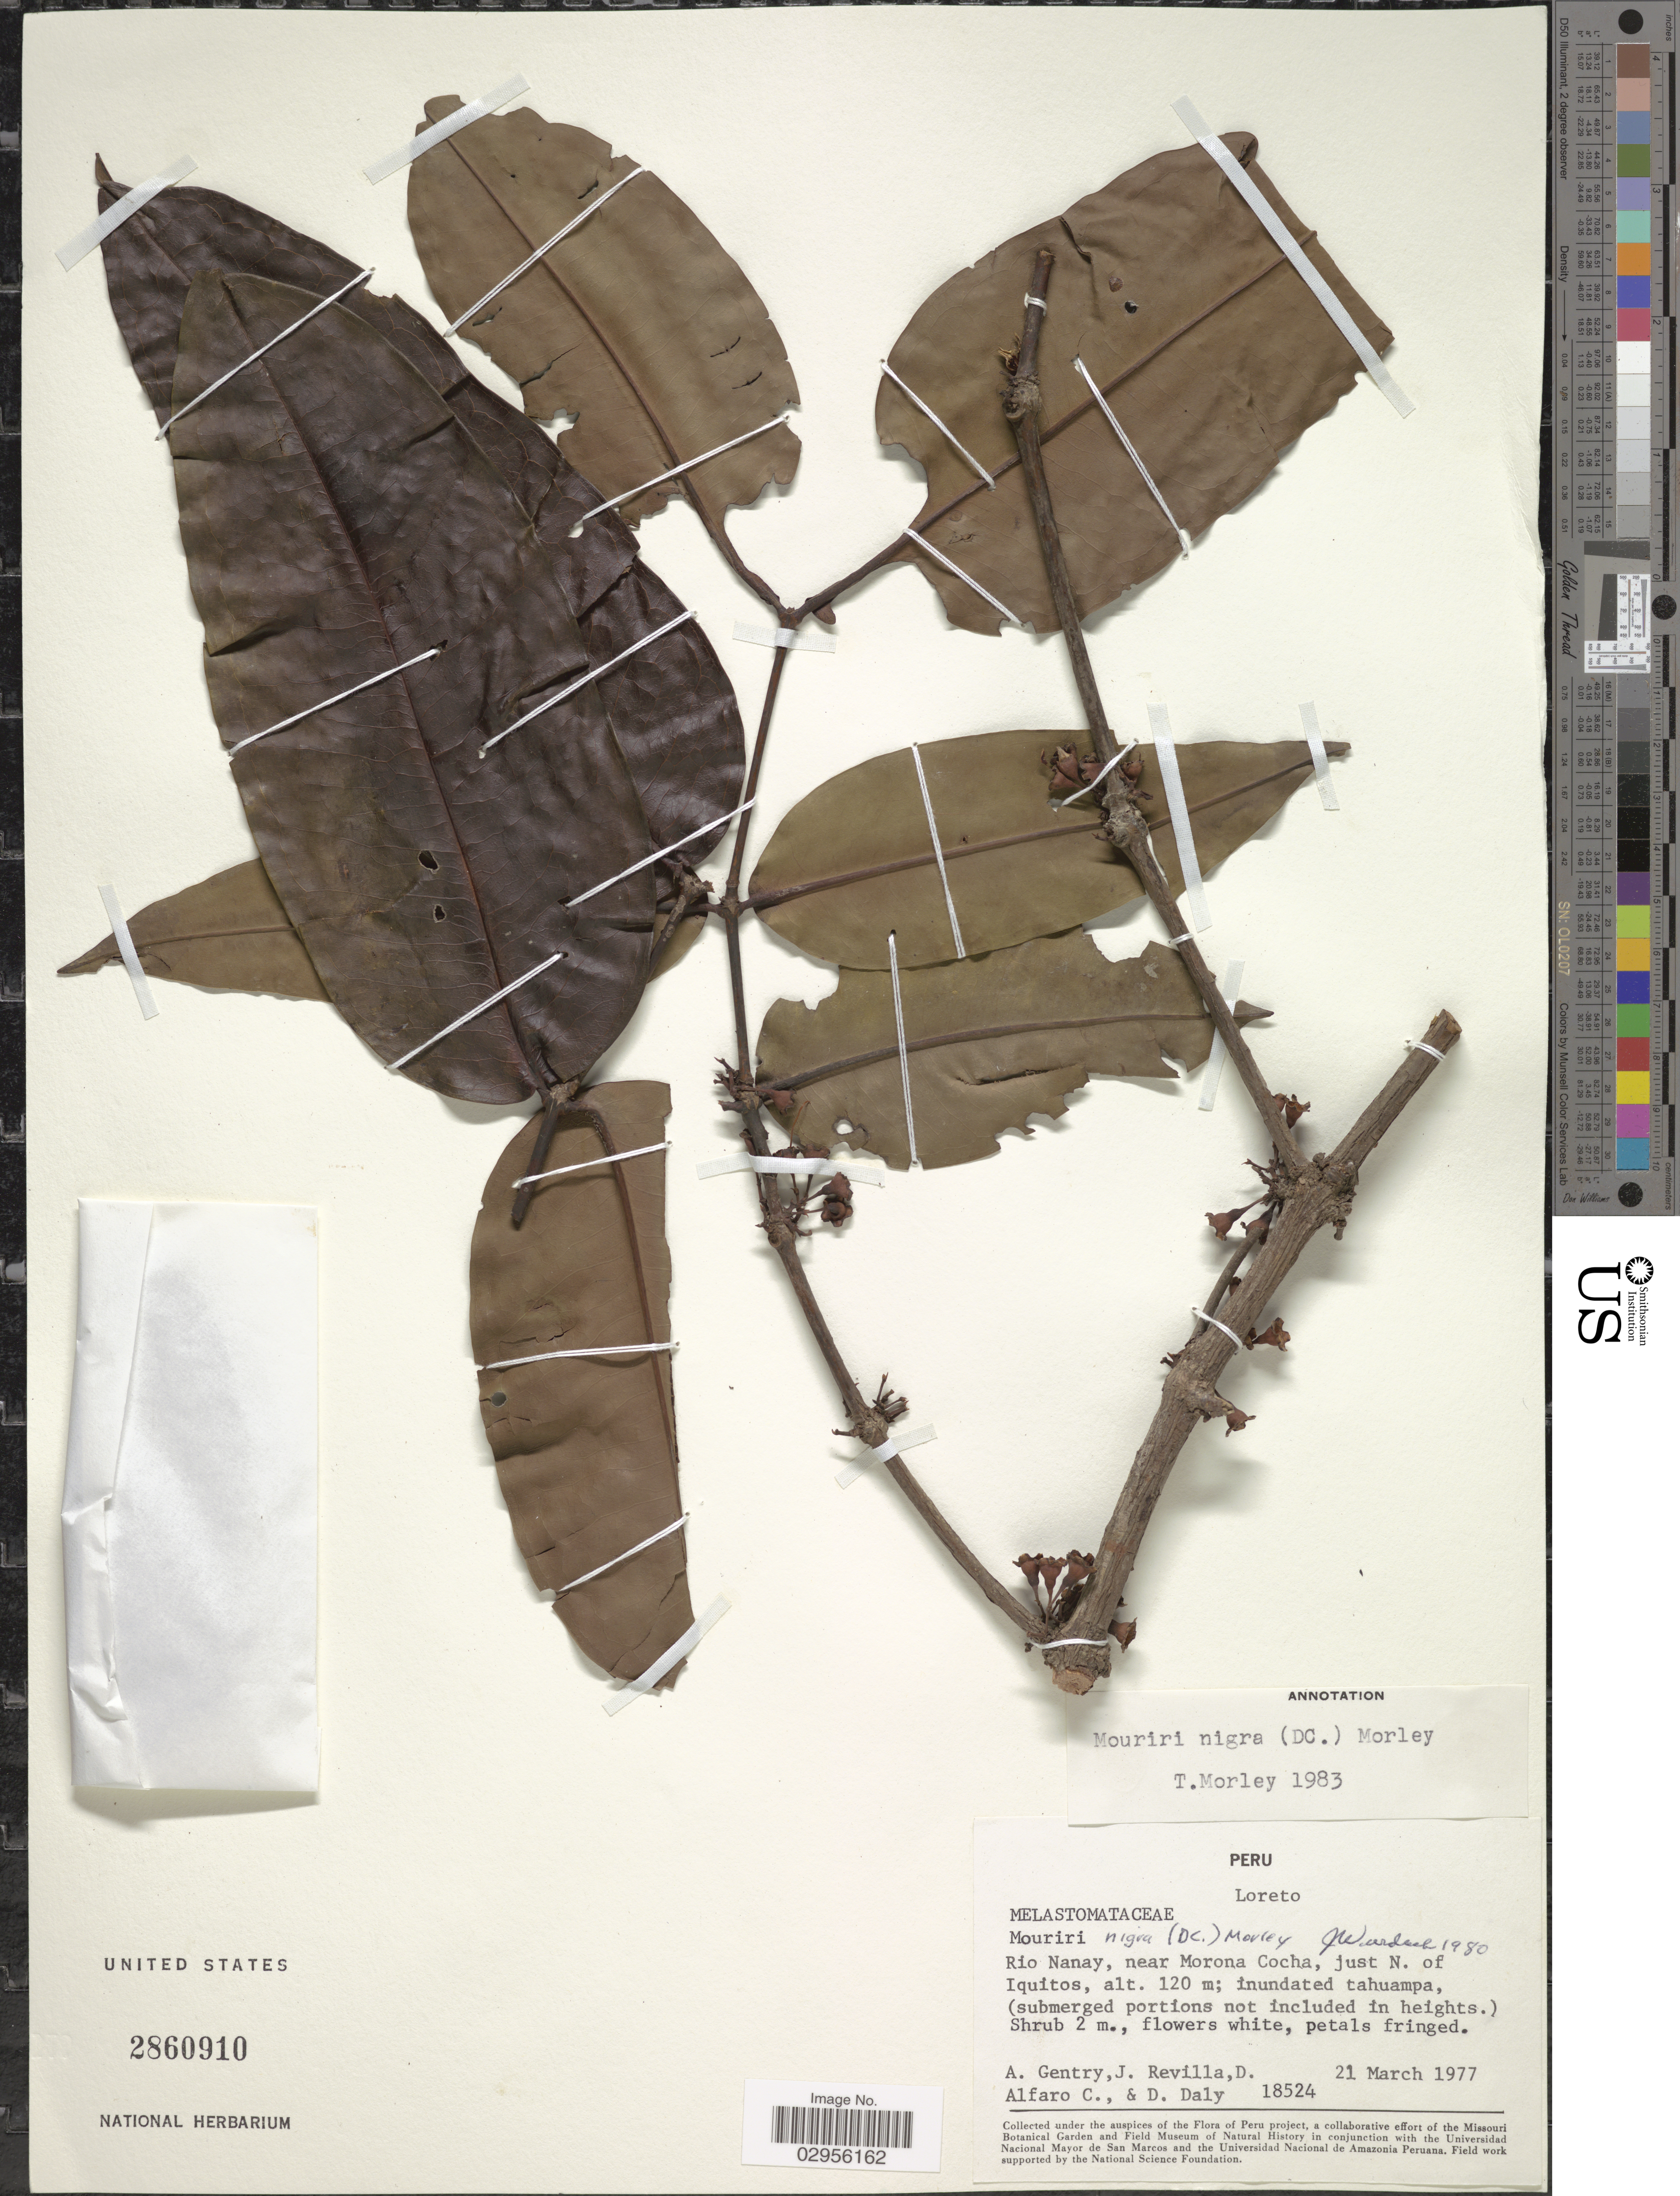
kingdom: Plantae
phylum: Tracheophyta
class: Magnoliopsida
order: Myrtales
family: Melastomataceae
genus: Mouriri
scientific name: Mouriri nigra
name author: (DC.) Morley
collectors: A. H. Gentry, J. Revilla, D. Alfaro Castaneda & D. C. Daly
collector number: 18524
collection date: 1977-03-21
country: Peru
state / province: Loreto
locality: Rio Nanay, near Morona Cocha, just N. of Iquitos.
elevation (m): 120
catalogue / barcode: US 2860910